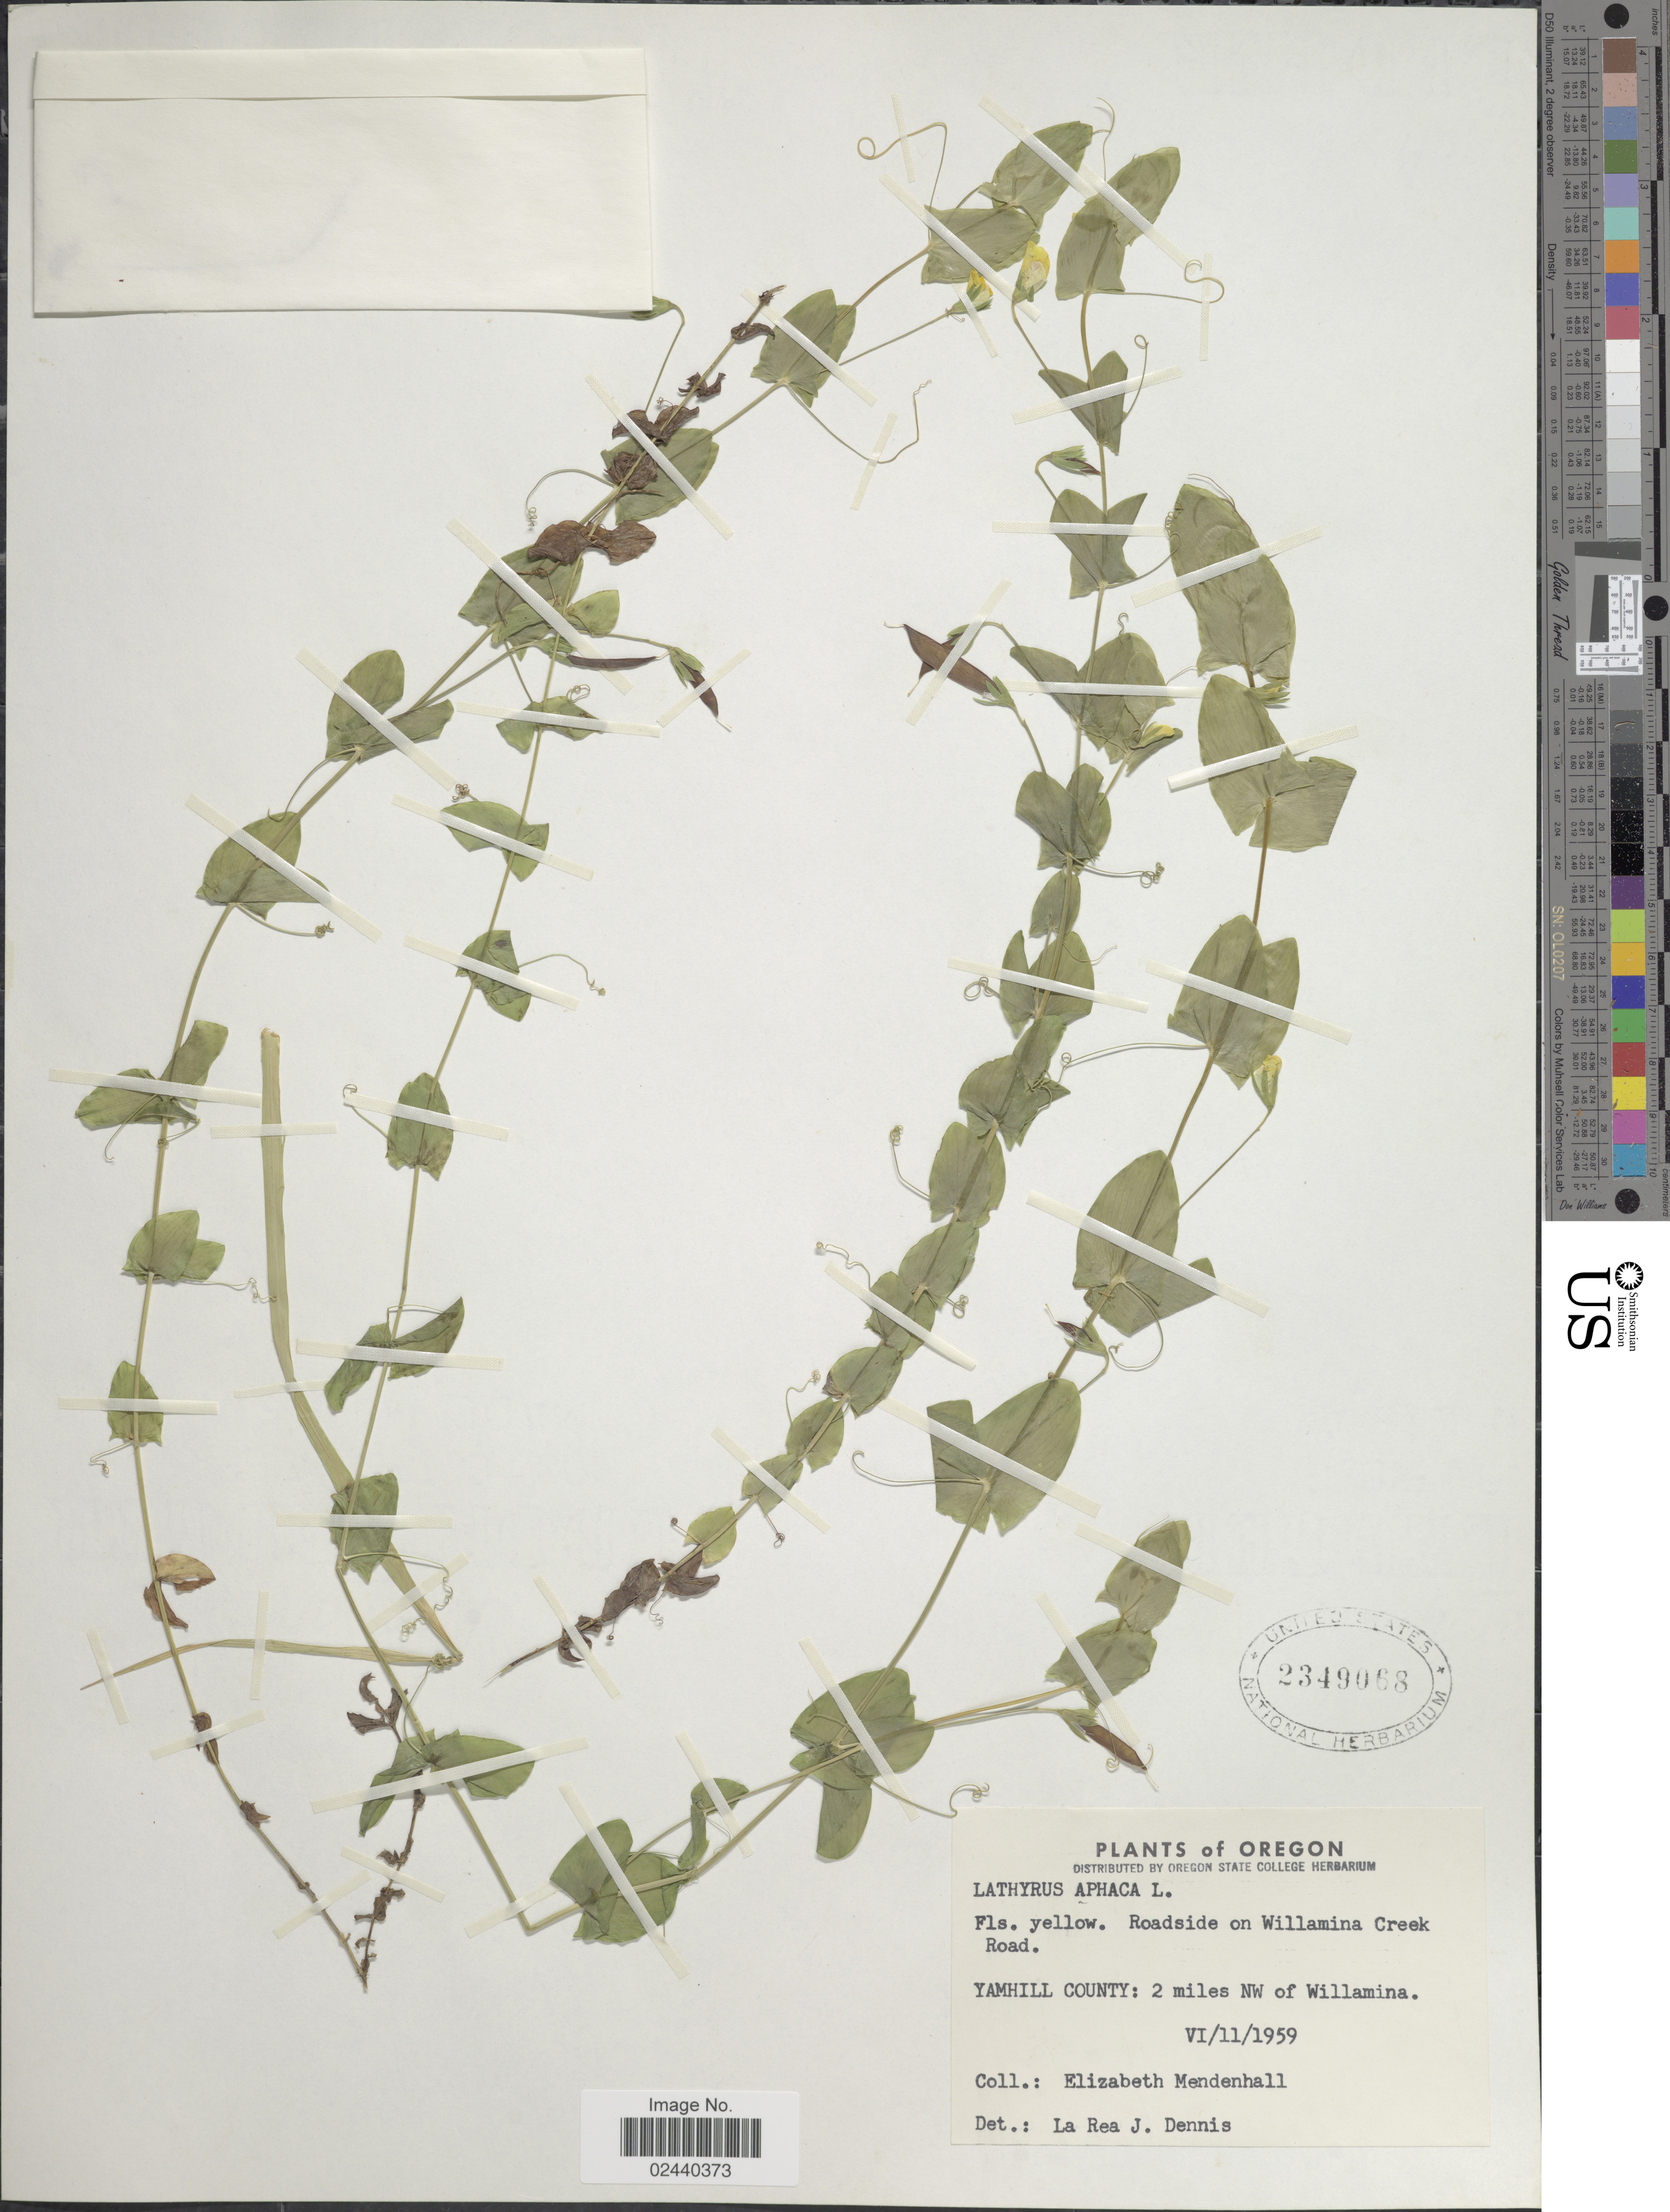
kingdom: Plantae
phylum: Tracheophyta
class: Magnoliopsida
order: Fabales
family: Fabaceae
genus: Lathyrus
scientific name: Lathyrus aphaca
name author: L.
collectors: E. Mendenhall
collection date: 1959-06-11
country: United States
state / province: Oregon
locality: Yamhill County: 2 miles NW of Willamina, Roadside on Willamina Creek Road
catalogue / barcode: US 2349068